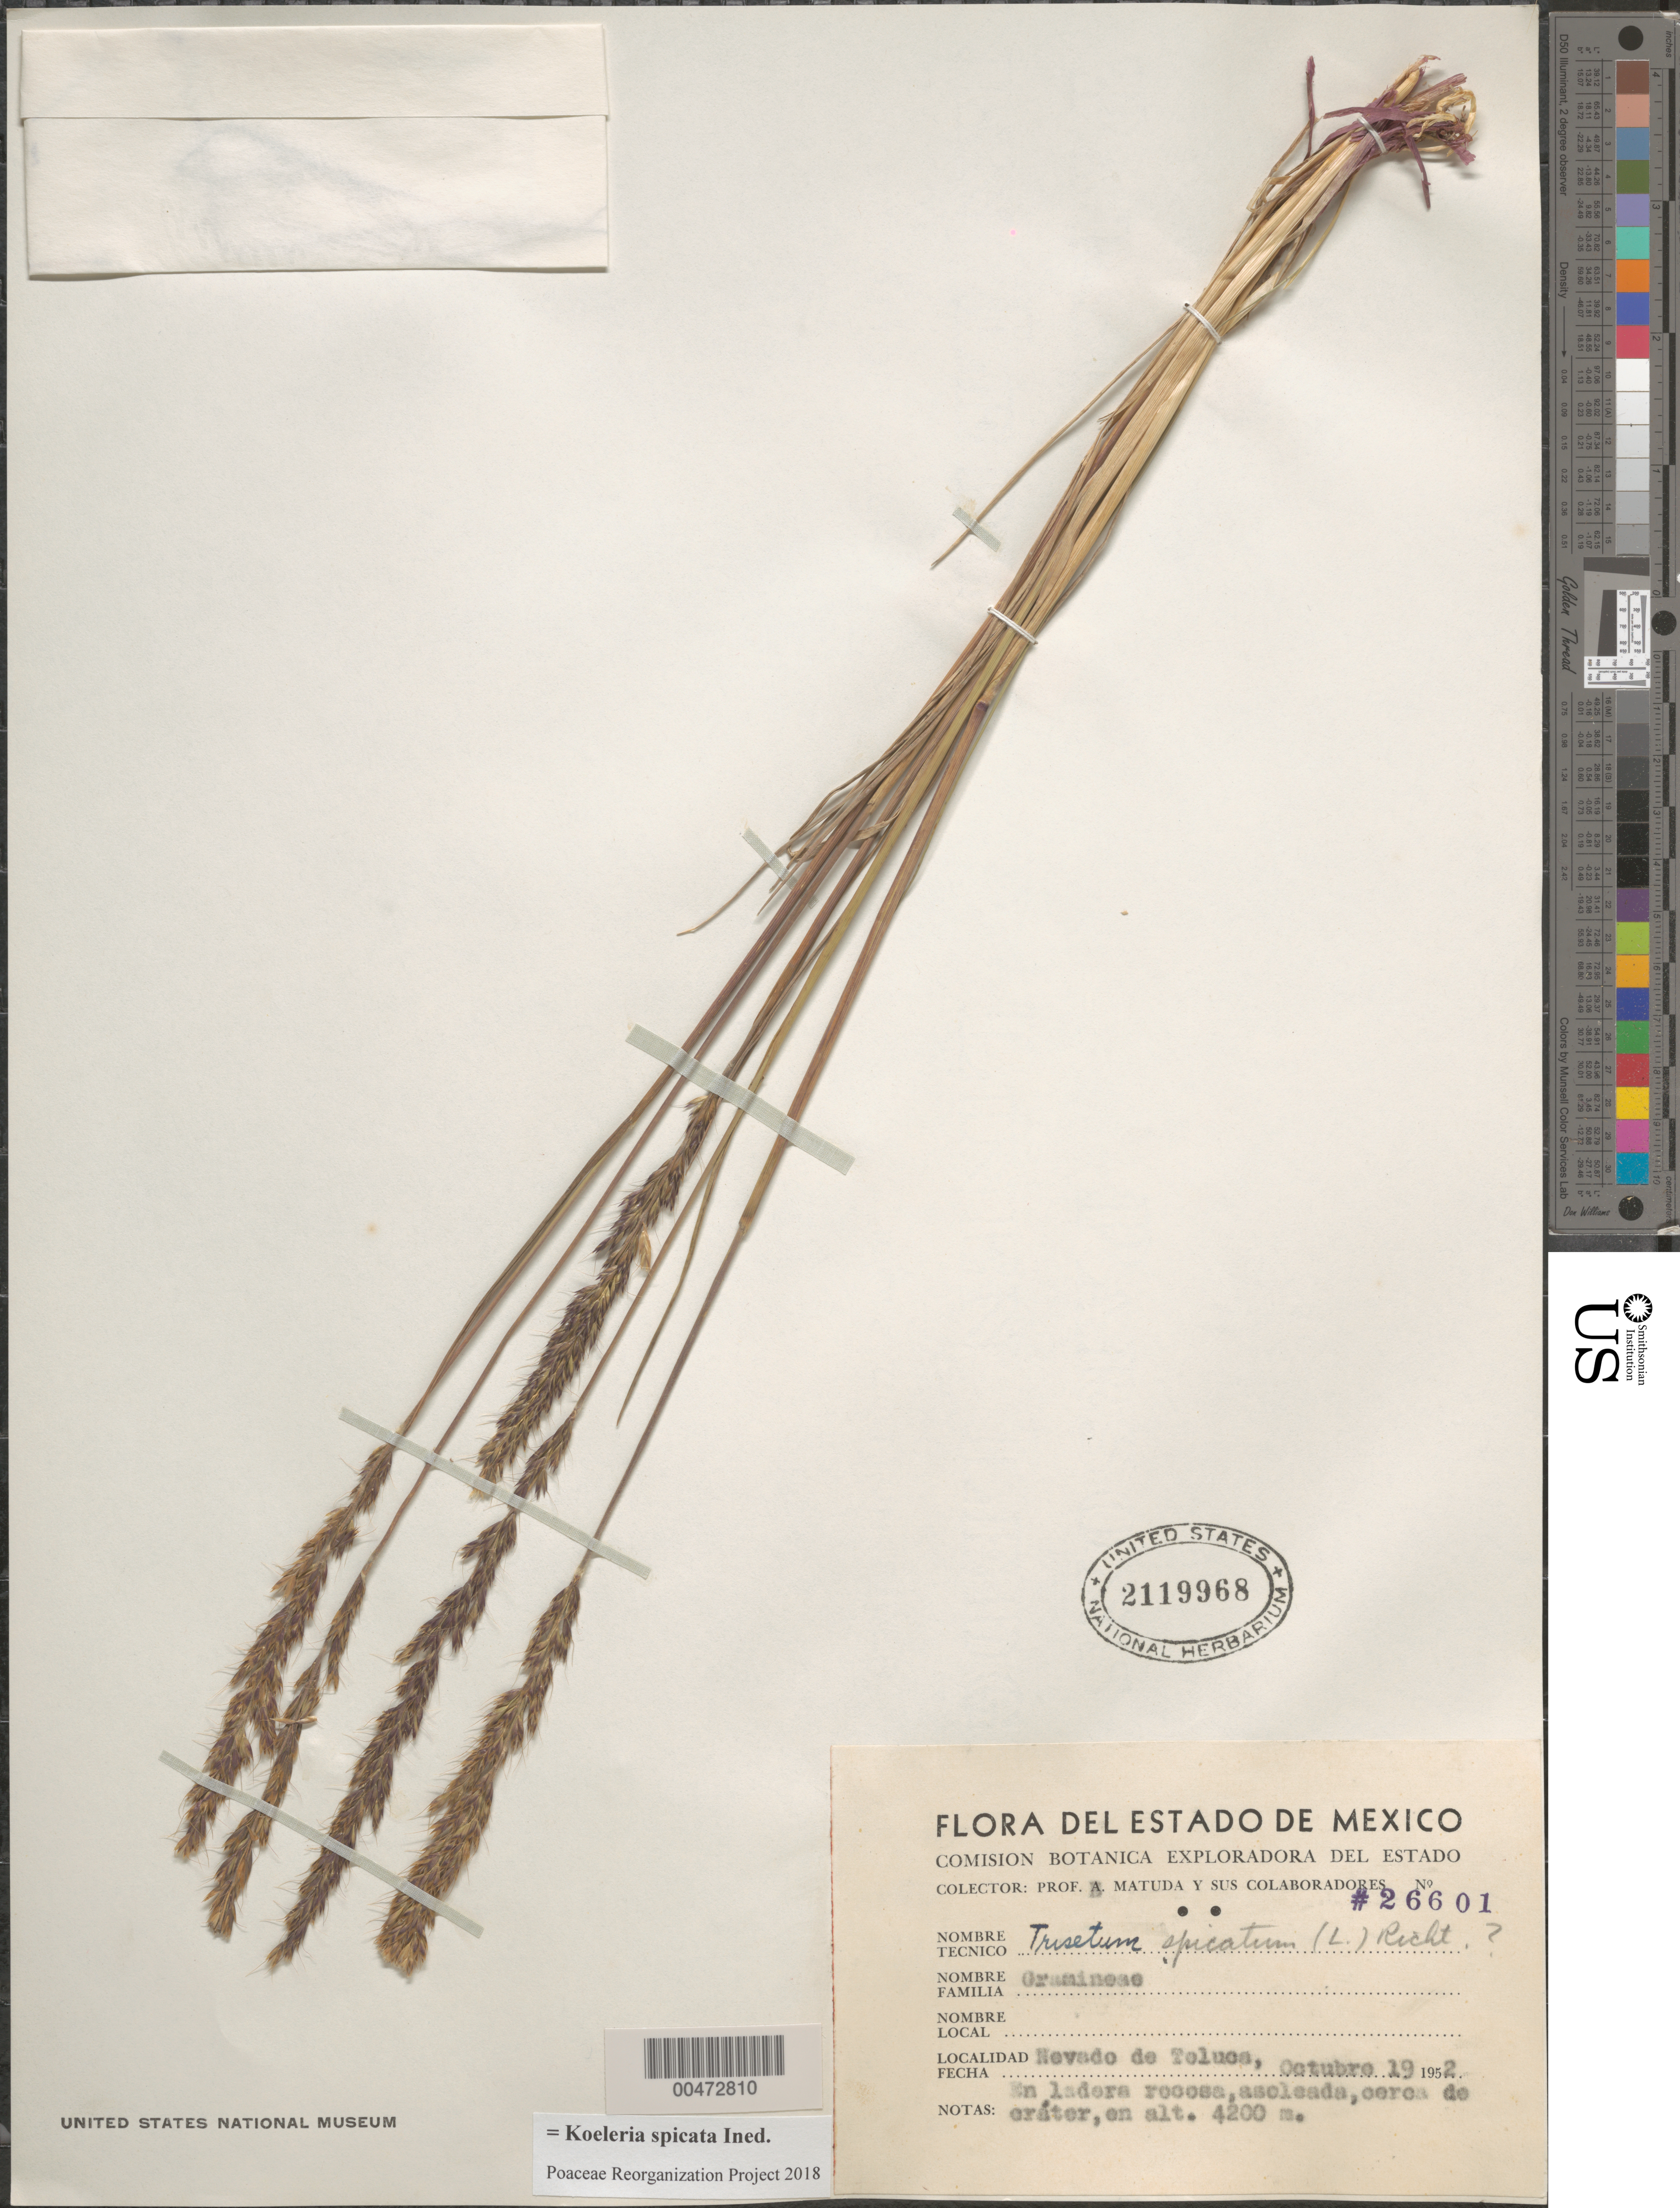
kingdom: Plantae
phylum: Tracheophyta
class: Liliopsida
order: Poales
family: Poaceae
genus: Koeleria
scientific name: Koeleria spicata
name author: (L.) Barberá et al.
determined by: Poaceae Reorganization Project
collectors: E. Matuda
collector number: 26601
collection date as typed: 19 Oct 1952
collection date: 1952-10-19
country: Mexico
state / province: México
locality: Nevado de Toluca, near crater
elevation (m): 4200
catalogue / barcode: US 2119968